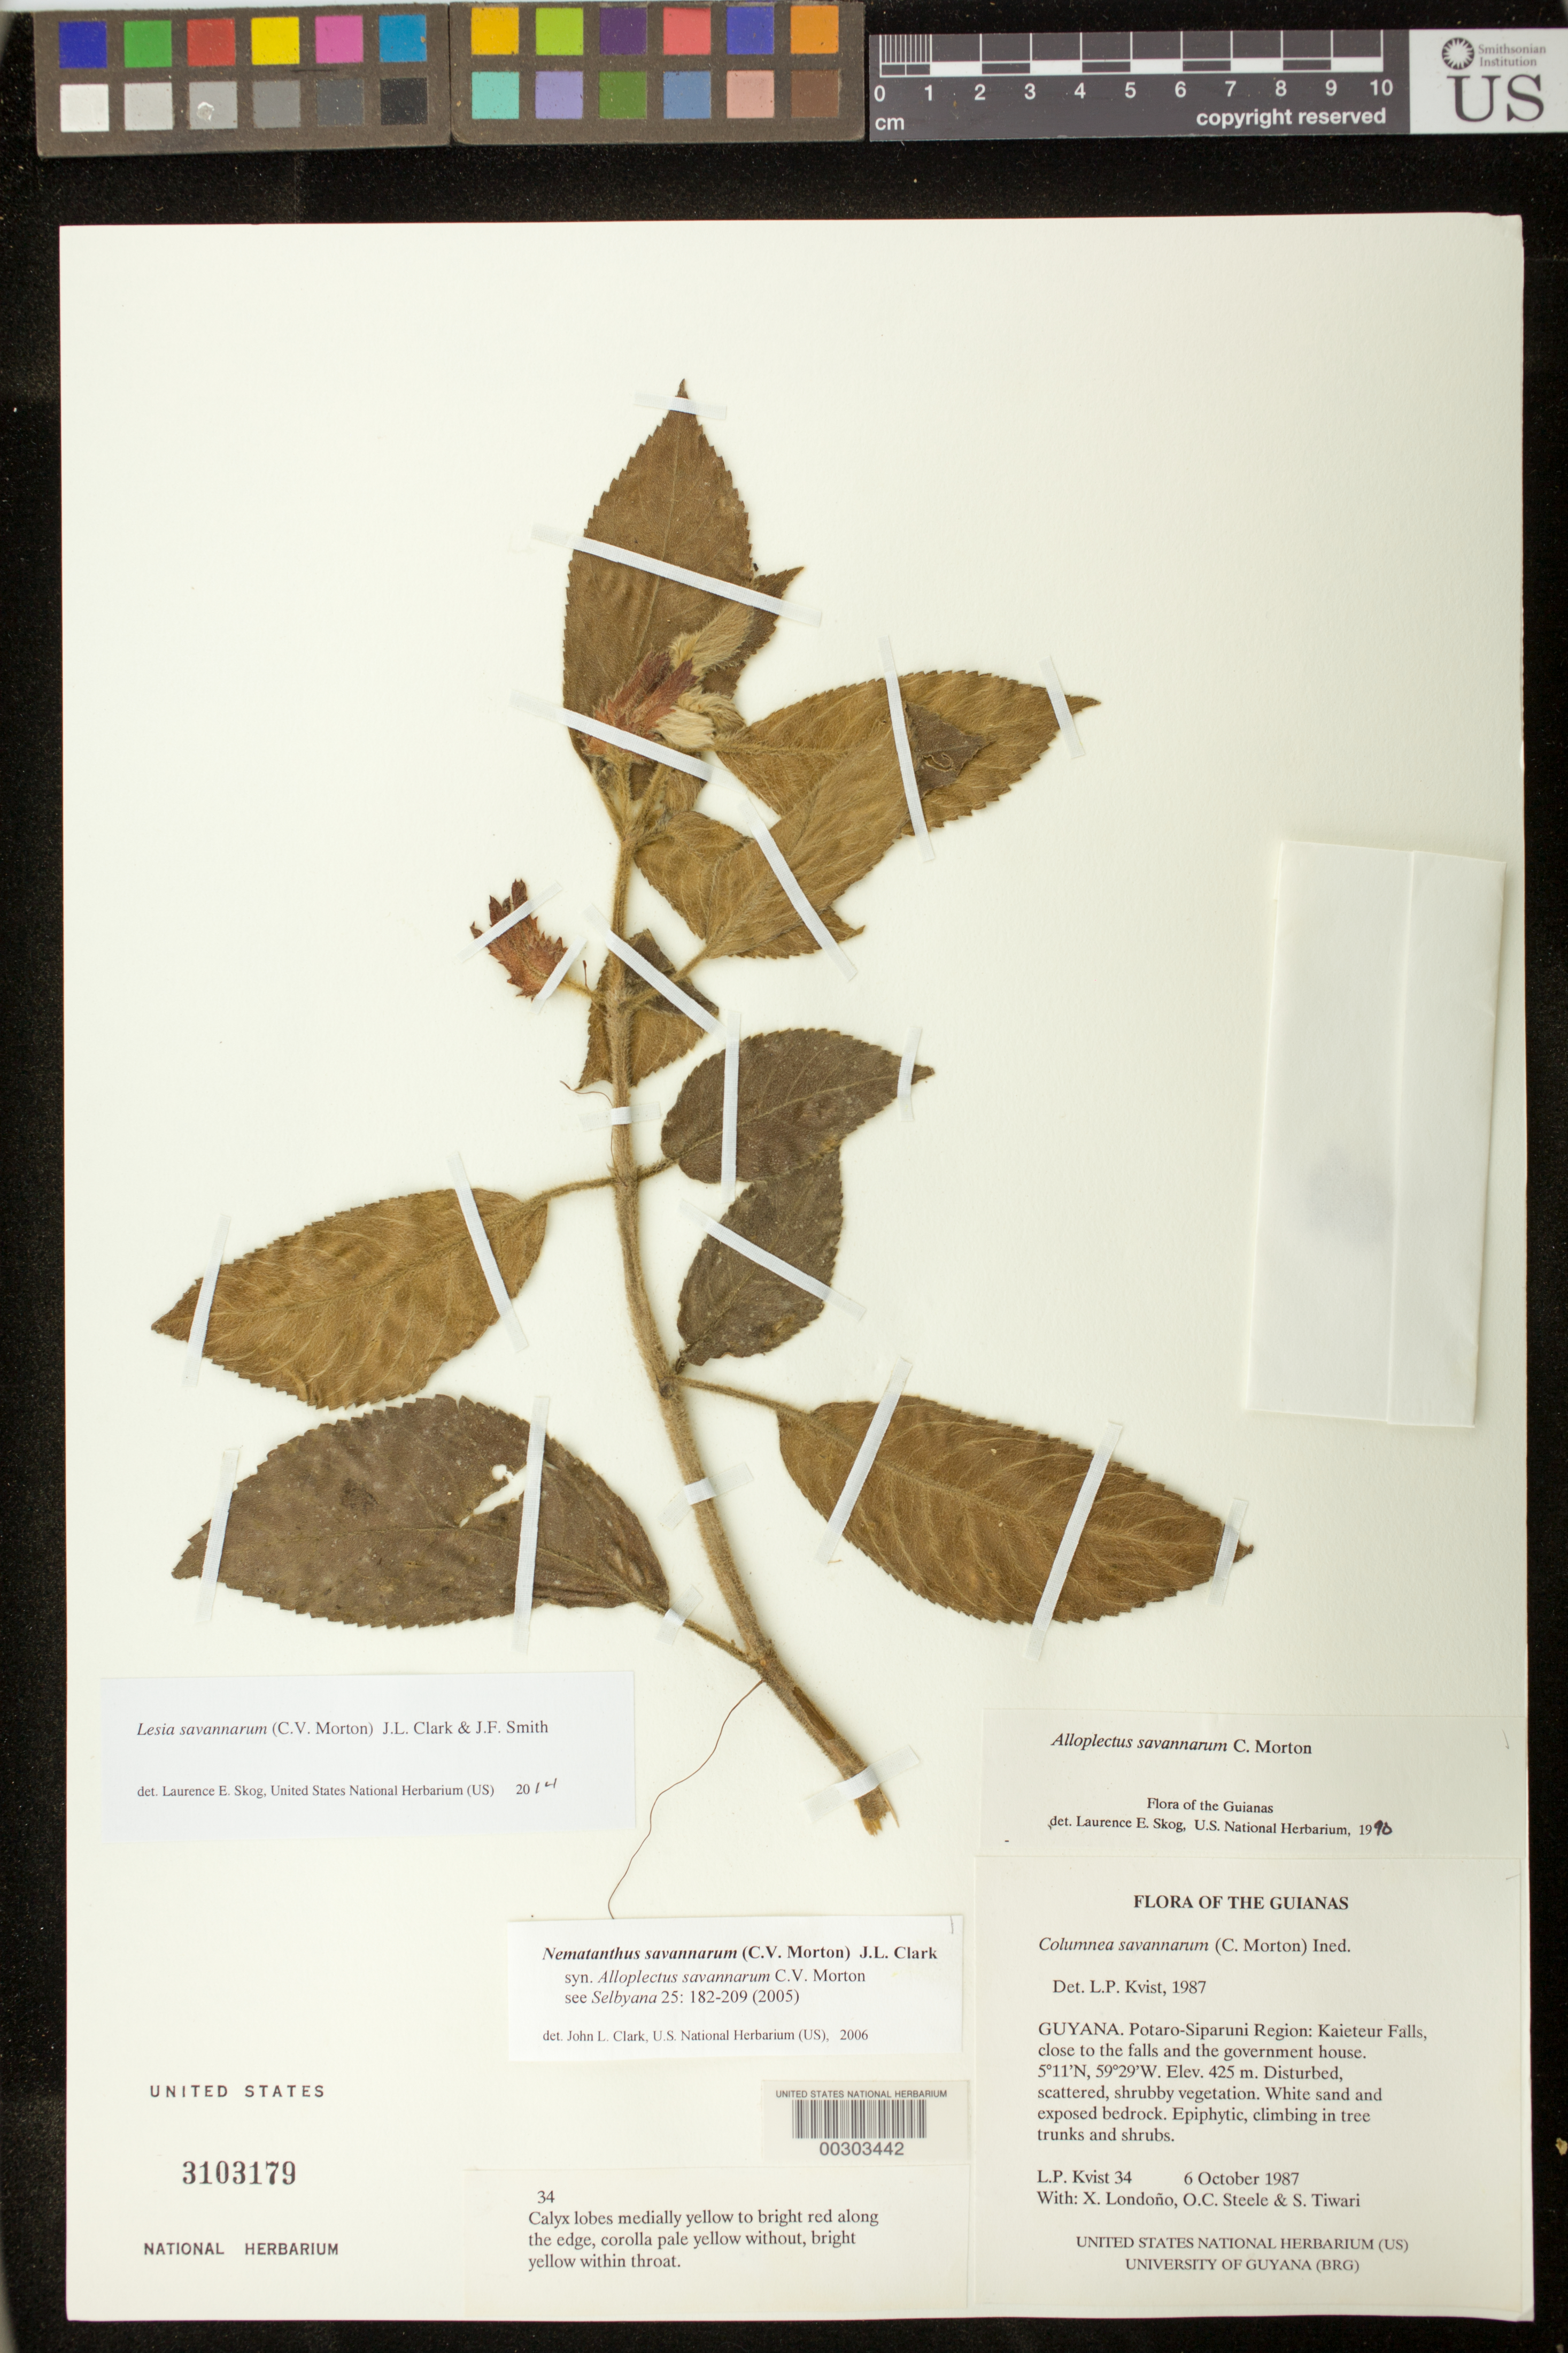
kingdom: Plantae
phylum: Tracheophyta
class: Magnoliopsida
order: Lamiales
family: Gesneriaceae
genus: Lesia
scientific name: Lesia savannarum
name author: (C.V. Morton) J.L. Clark & J.F. Sm.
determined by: Skog, Laurence E.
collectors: L. P. Kvist, X. Londoño, O. C. Steele & S. Tiwari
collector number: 34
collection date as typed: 06 Oct 1987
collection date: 1987-10-06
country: Guyana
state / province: Potaro-Siparuni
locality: Kaieteur Falls, close to the falls and the government house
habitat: Disturbed, scattered, shrubby vegetation; white sand and exposed bedrock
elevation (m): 425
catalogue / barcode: US 3103179